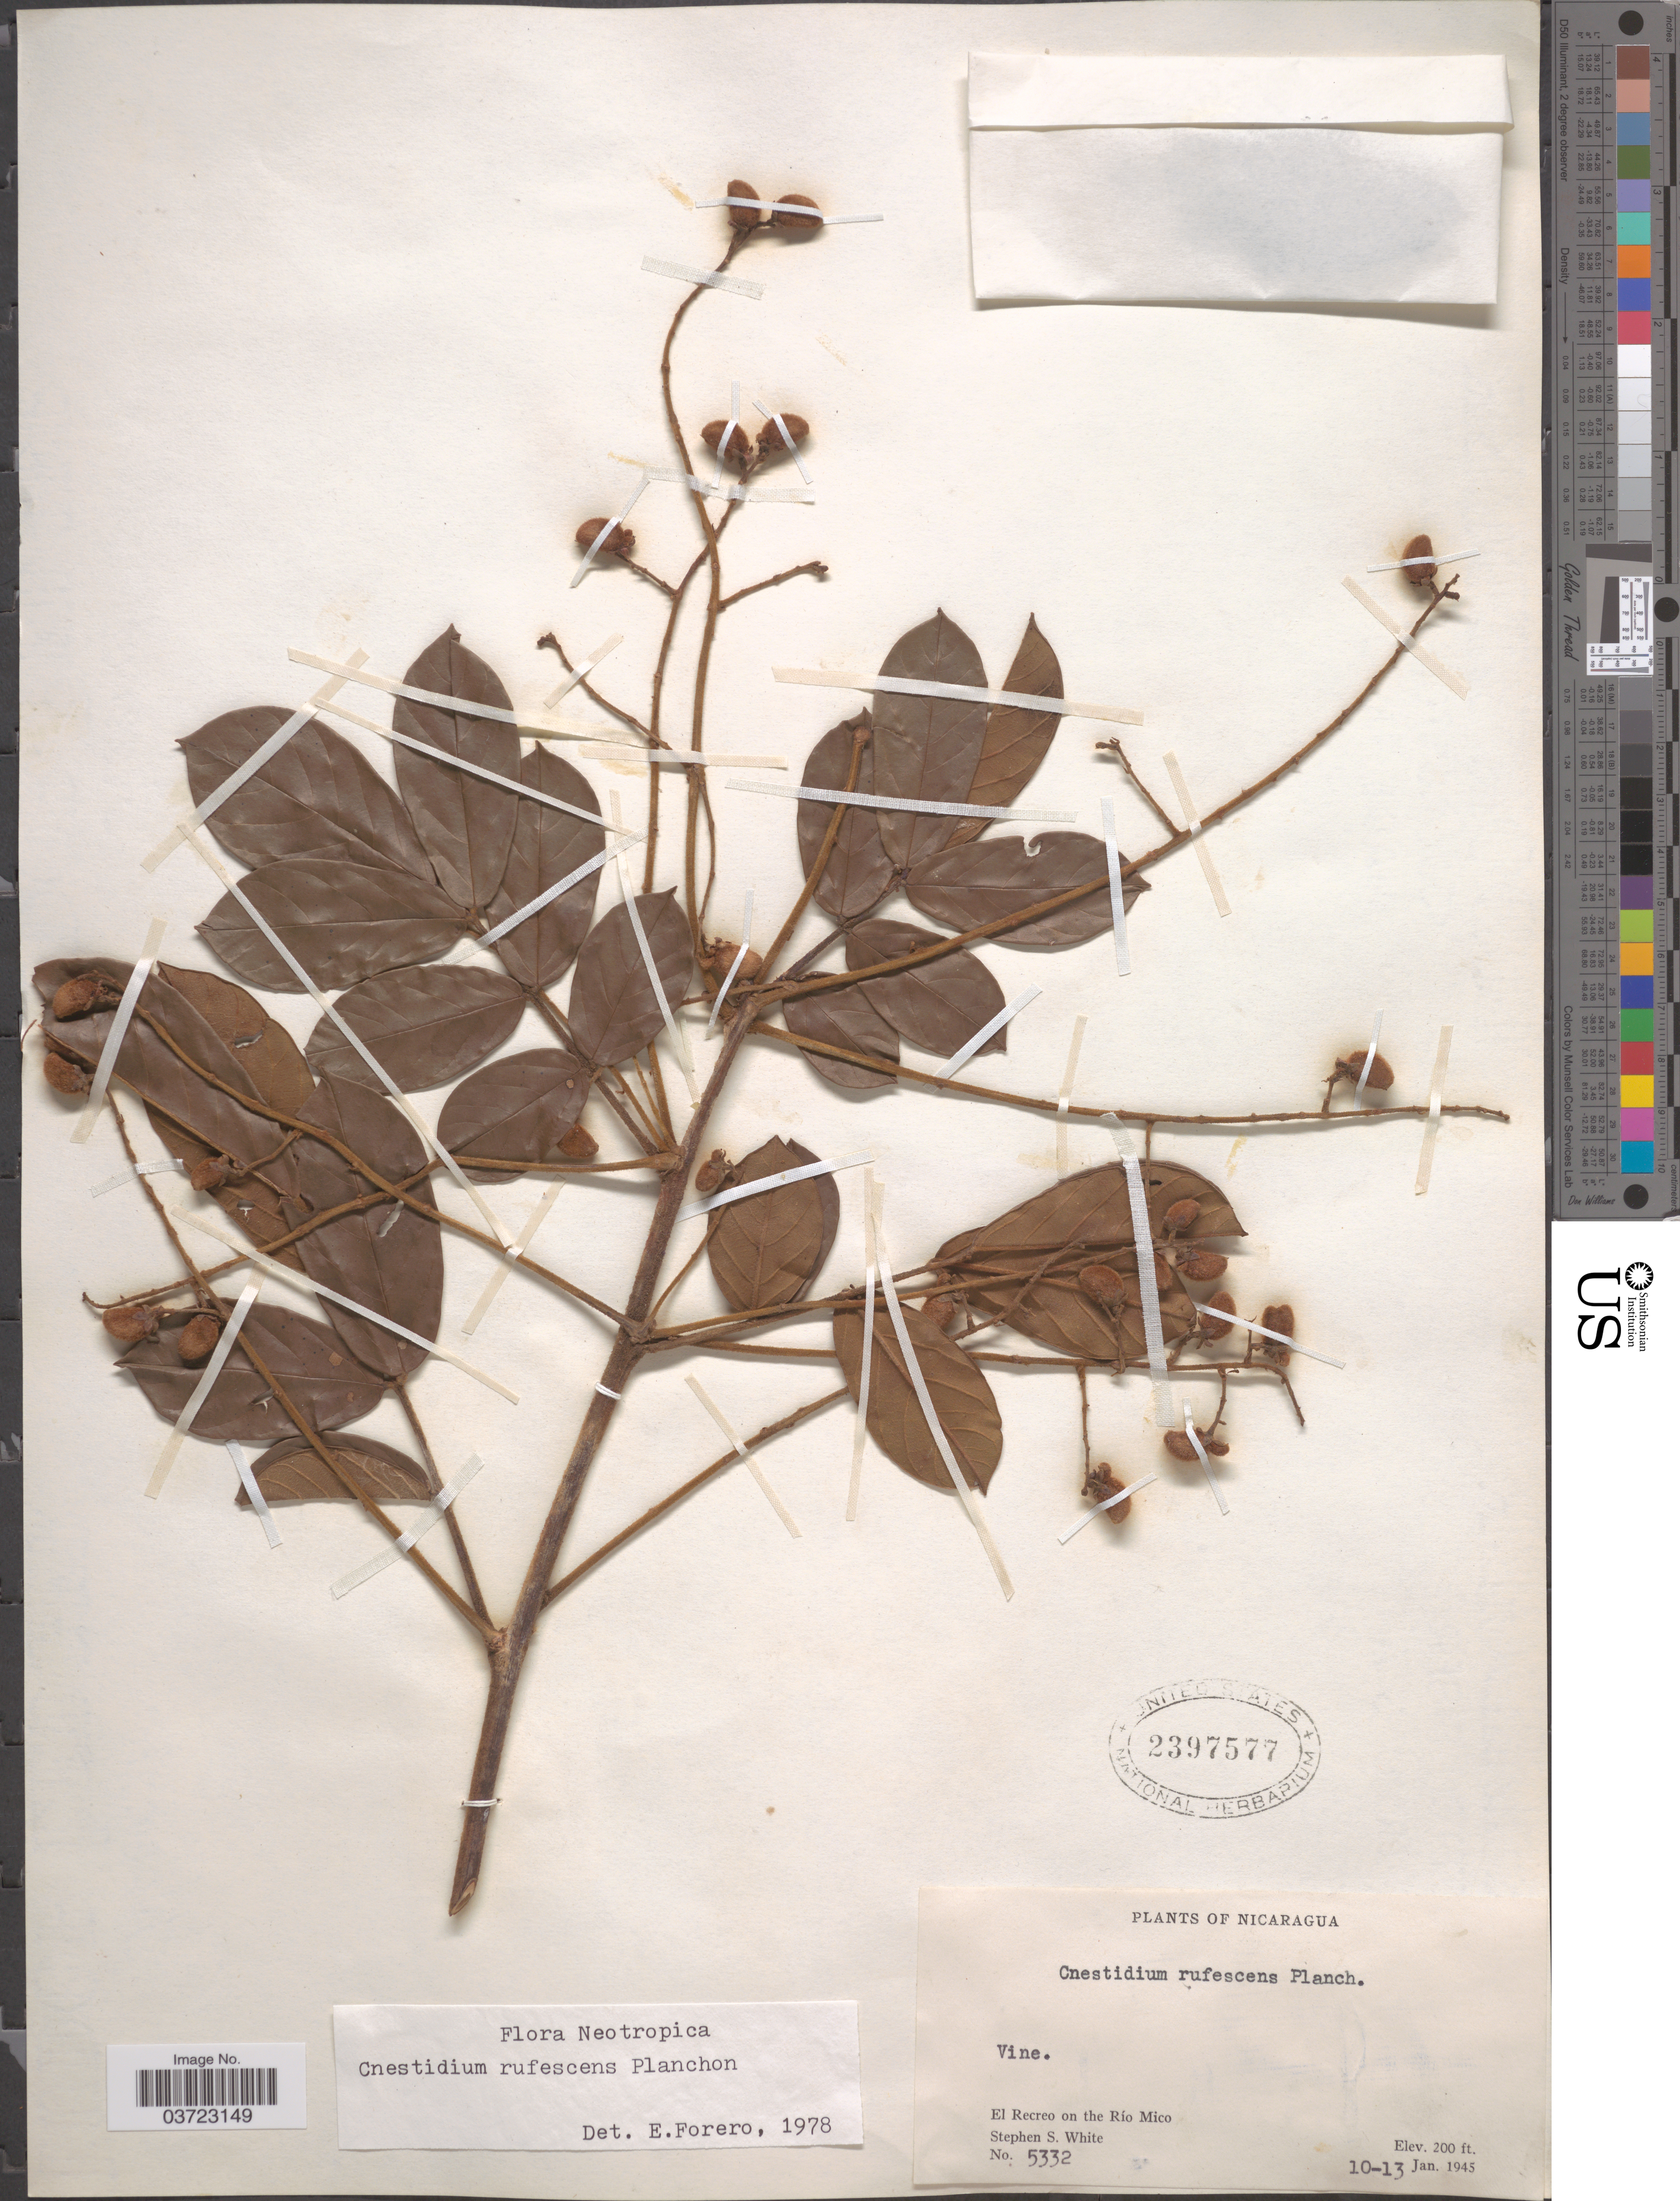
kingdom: Plantae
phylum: Tracheophyta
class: Magnoliopsida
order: Oxalidales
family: Connaraceae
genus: Cnestidium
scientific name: Cnestidium rufescens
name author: Planch.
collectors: S. S. White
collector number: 5332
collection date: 1945-01-10/1945-01-13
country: Nicaragua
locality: El Recreo on the Río Mico.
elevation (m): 61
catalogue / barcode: US 2397577